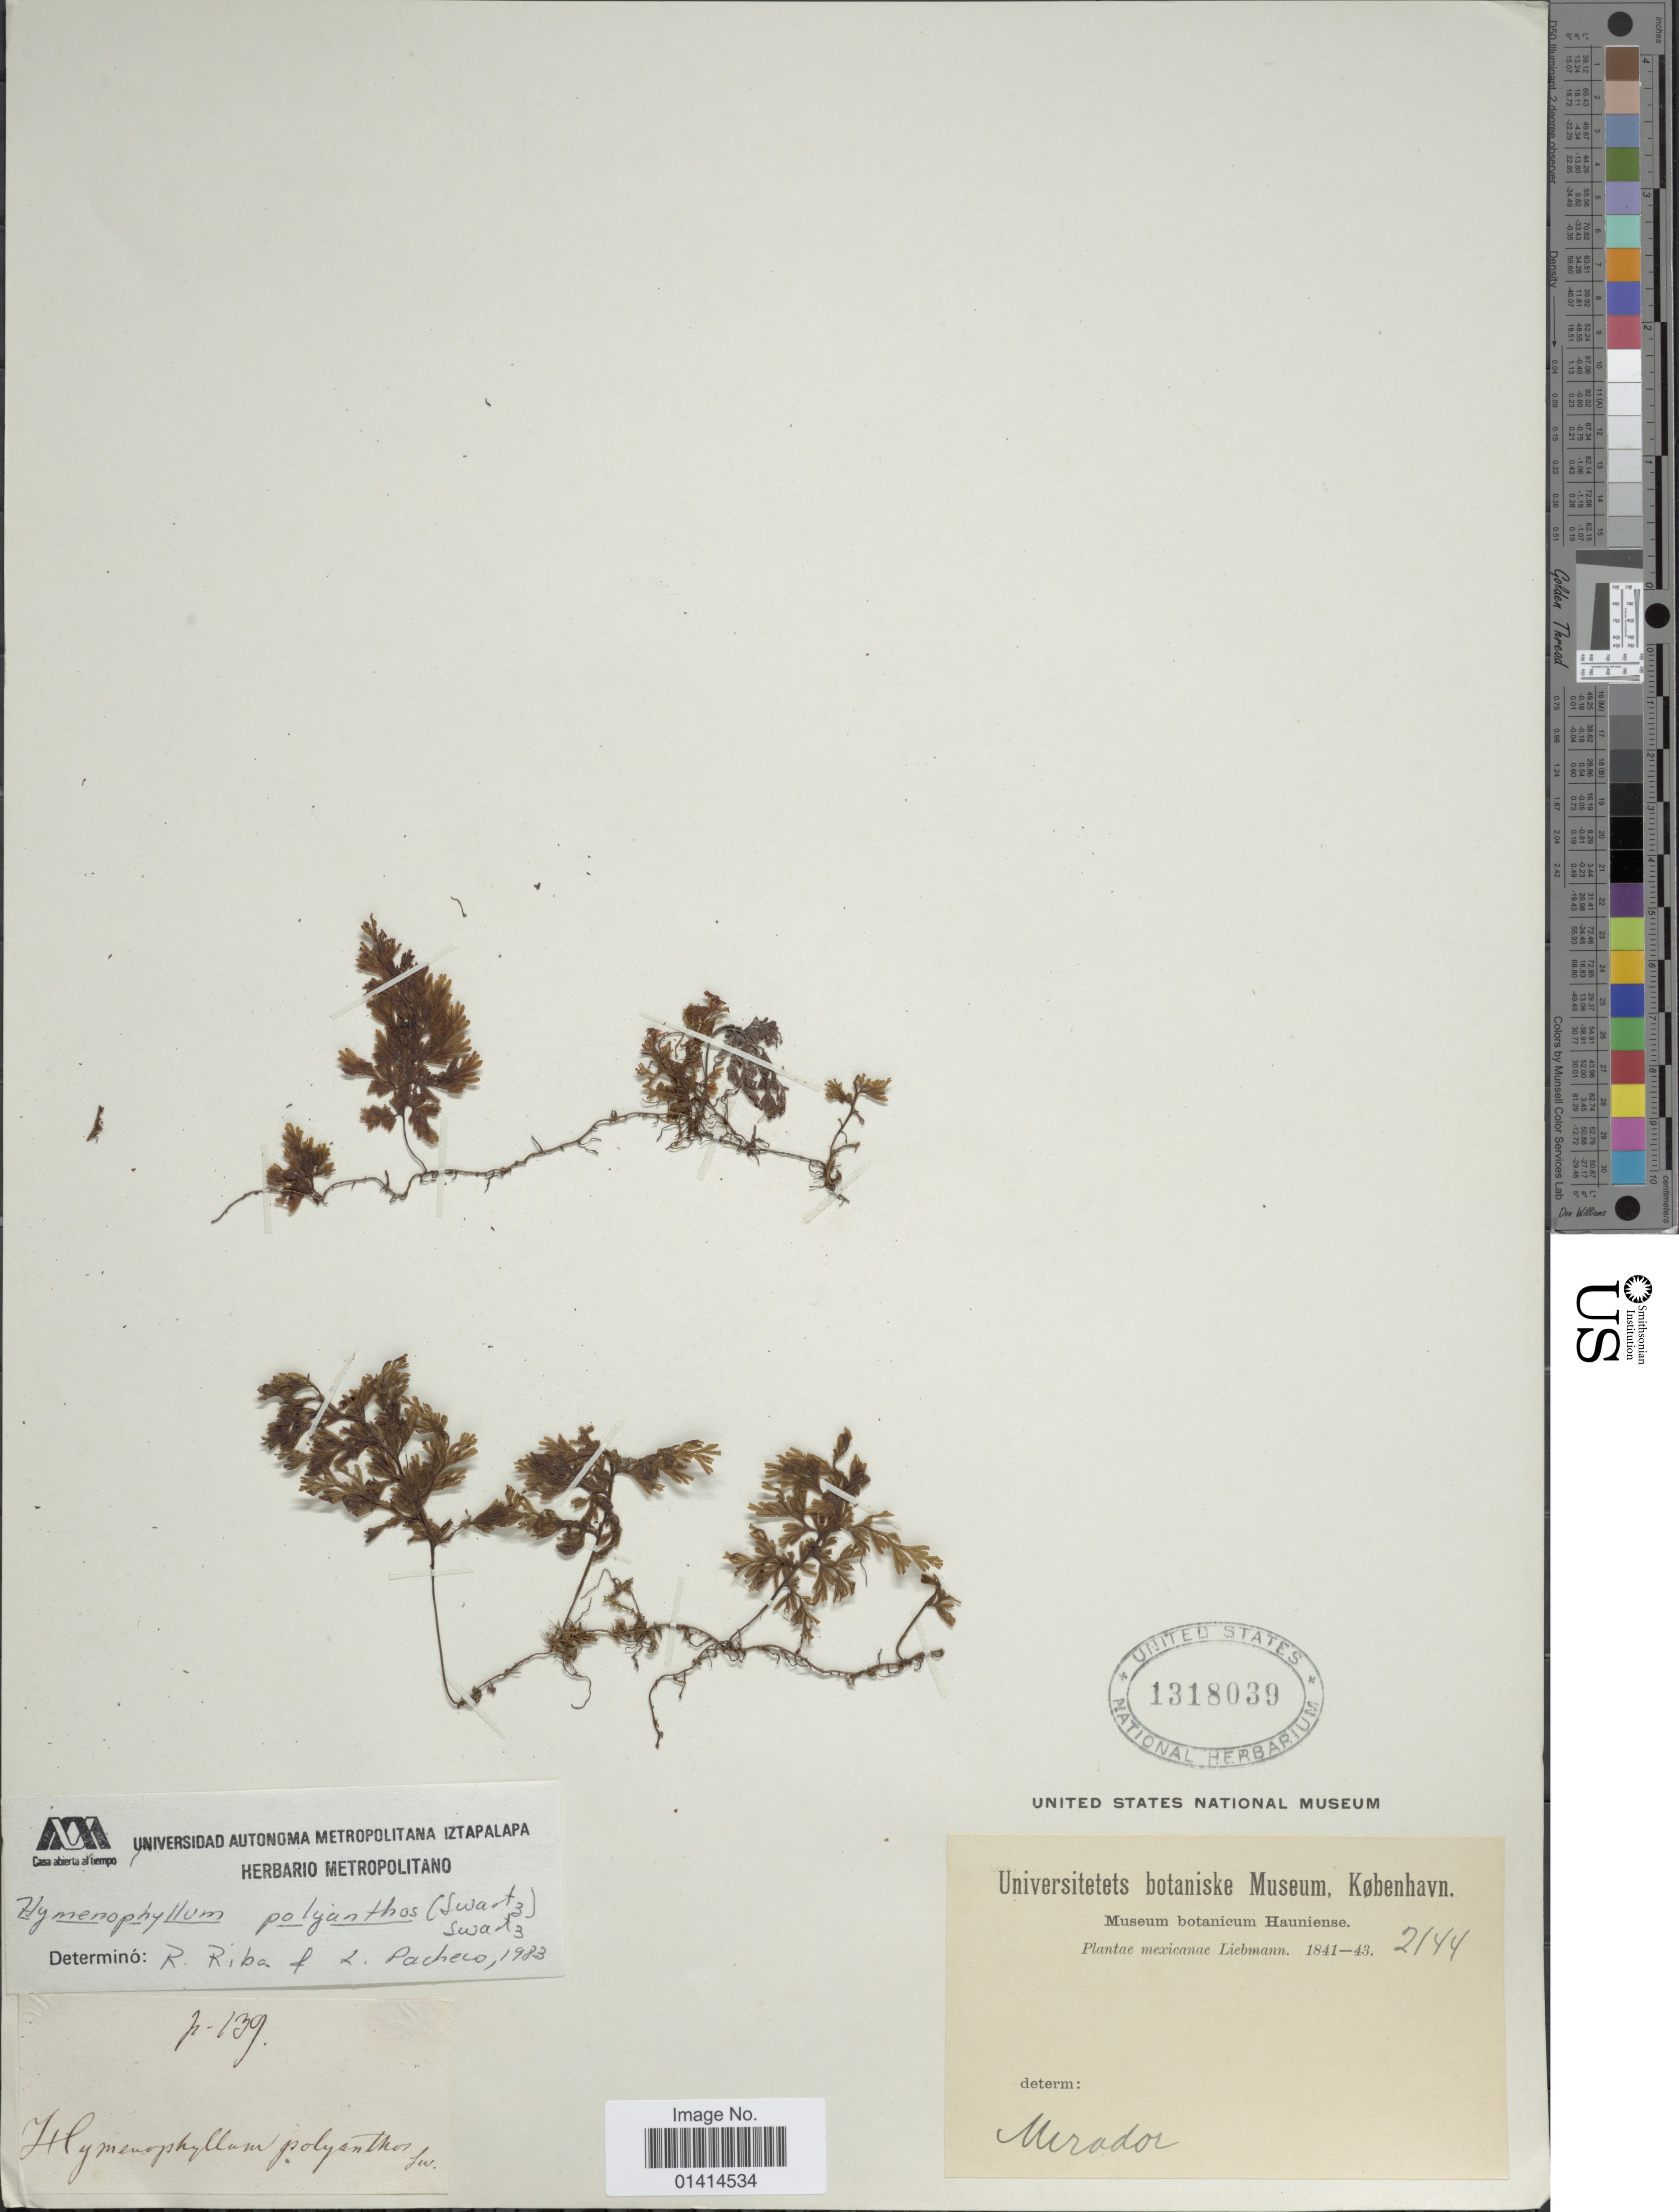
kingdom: Plantae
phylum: Tracheophyta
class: Polypodiopsida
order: Hymenophyllales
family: Hymenophyllaceae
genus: Hymenophyllum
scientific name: Hymenophyllum polyanthos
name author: (Sw.) Sw.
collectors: Liebmann, --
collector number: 2144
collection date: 1841/1843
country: Mexico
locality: Mirador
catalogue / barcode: US 1318039